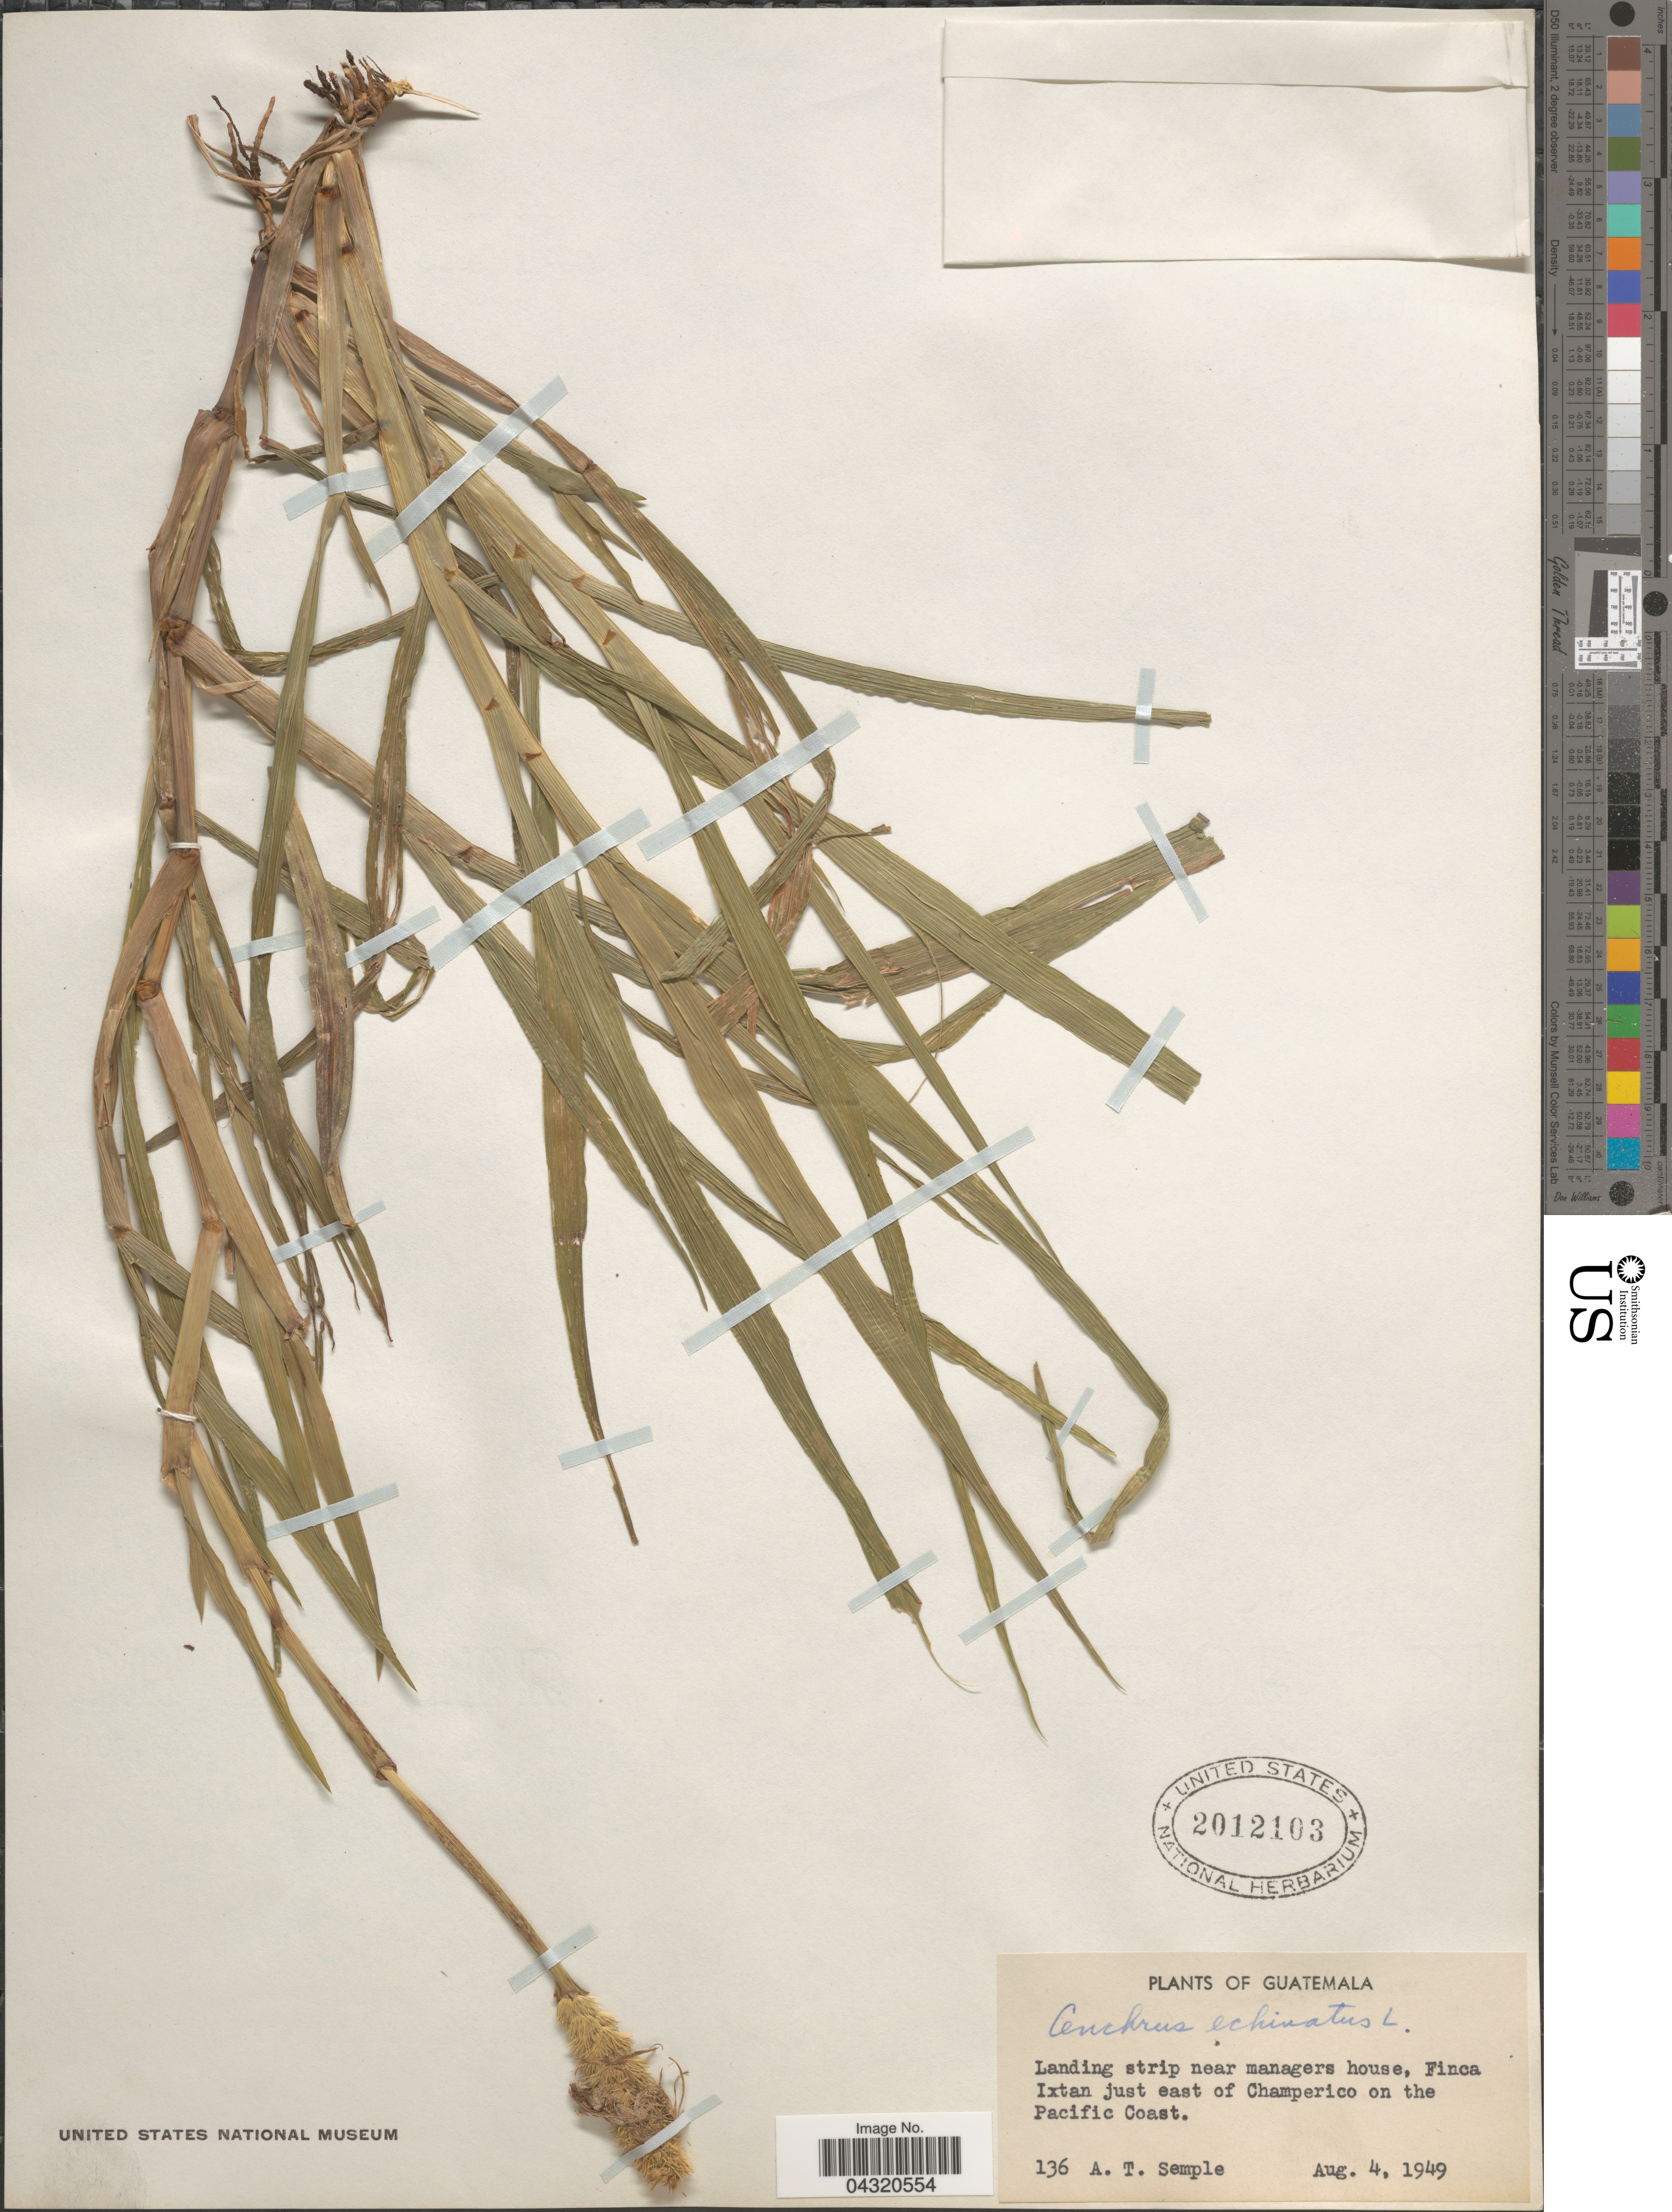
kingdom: Plantae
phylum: Tracheophyta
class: Liliopsida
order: Poales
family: Poaceae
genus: Cenchrus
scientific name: Cenchrus echinatus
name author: L.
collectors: A. Semple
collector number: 136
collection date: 1949-08-04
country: Guatemala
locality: Landing strip near managers house, Finca Ixtan just east of Champerico on the Pacific Coast.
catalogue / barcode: US 2012103